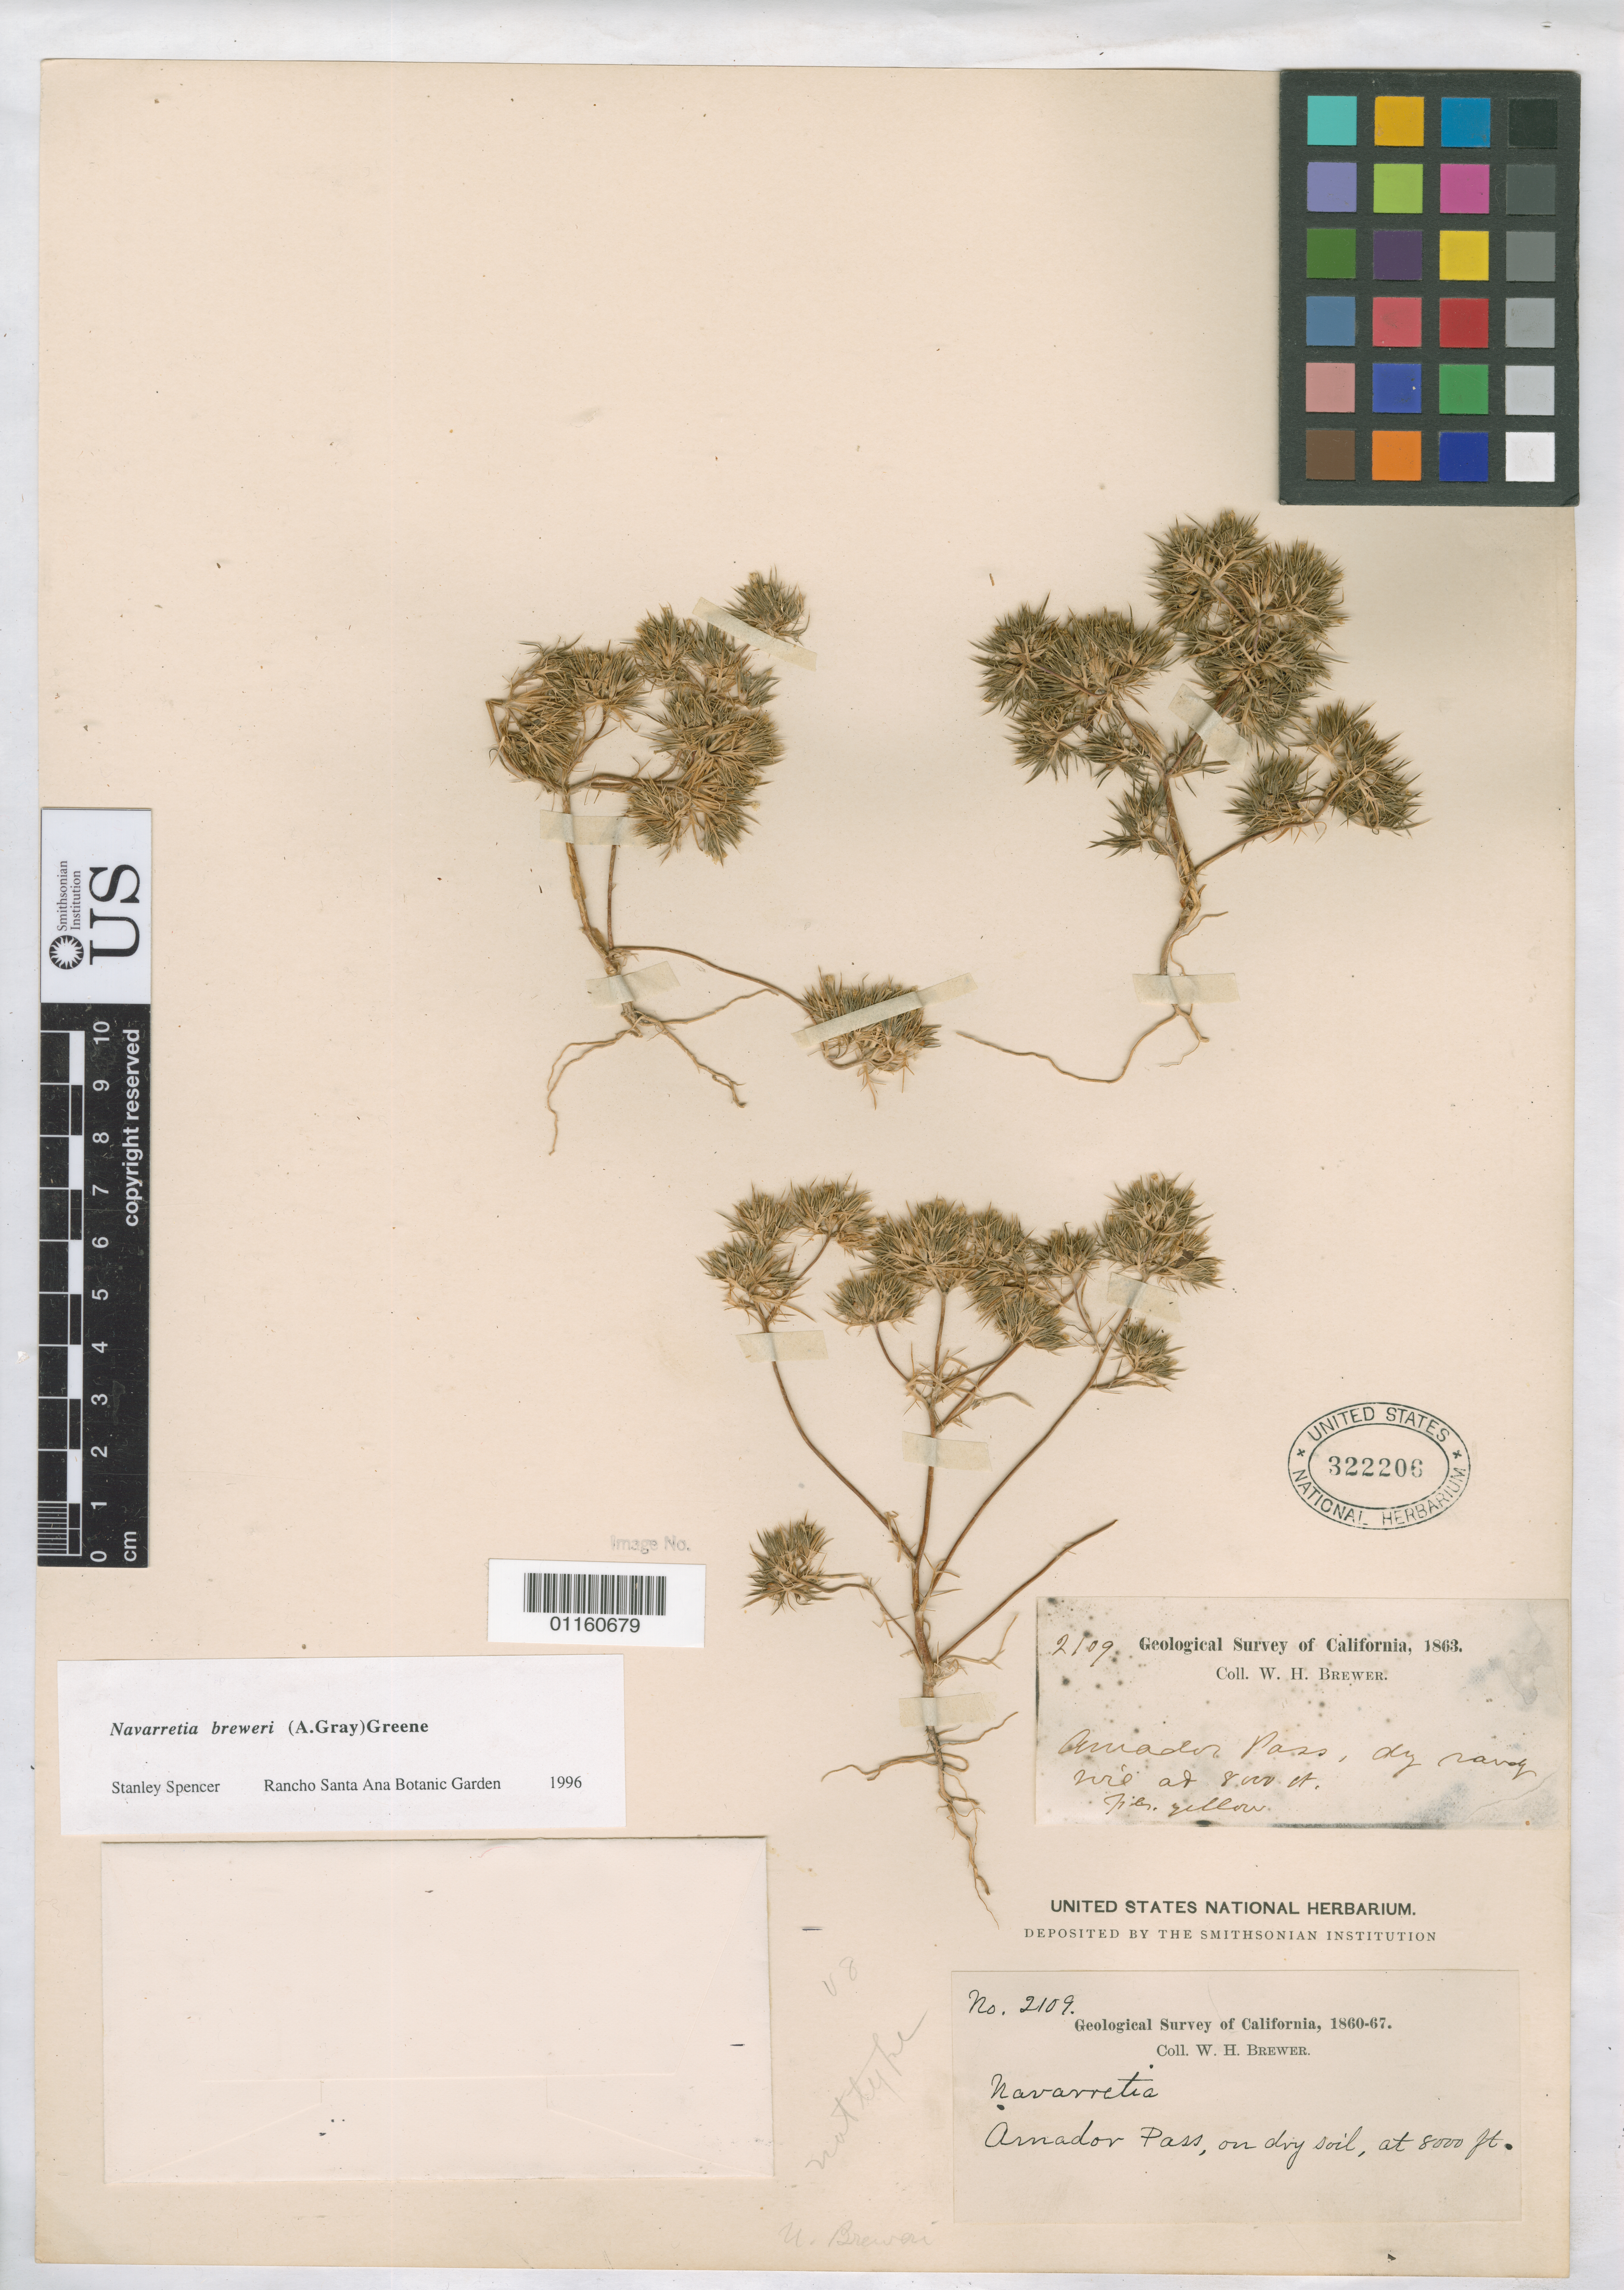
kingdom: Plantae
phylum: Tracheophyta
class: Magnoliopsida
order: Ericales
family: Polemoniaceae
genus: Navarretia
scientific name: Navarretia breweri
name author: (A. Gray) Greene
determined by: Spencer, --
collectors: W. H. Brewer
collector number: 2109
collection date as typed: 1863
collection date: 1863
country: United States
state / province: California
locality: Amador Pass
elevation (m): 2438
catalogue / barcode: US 322206